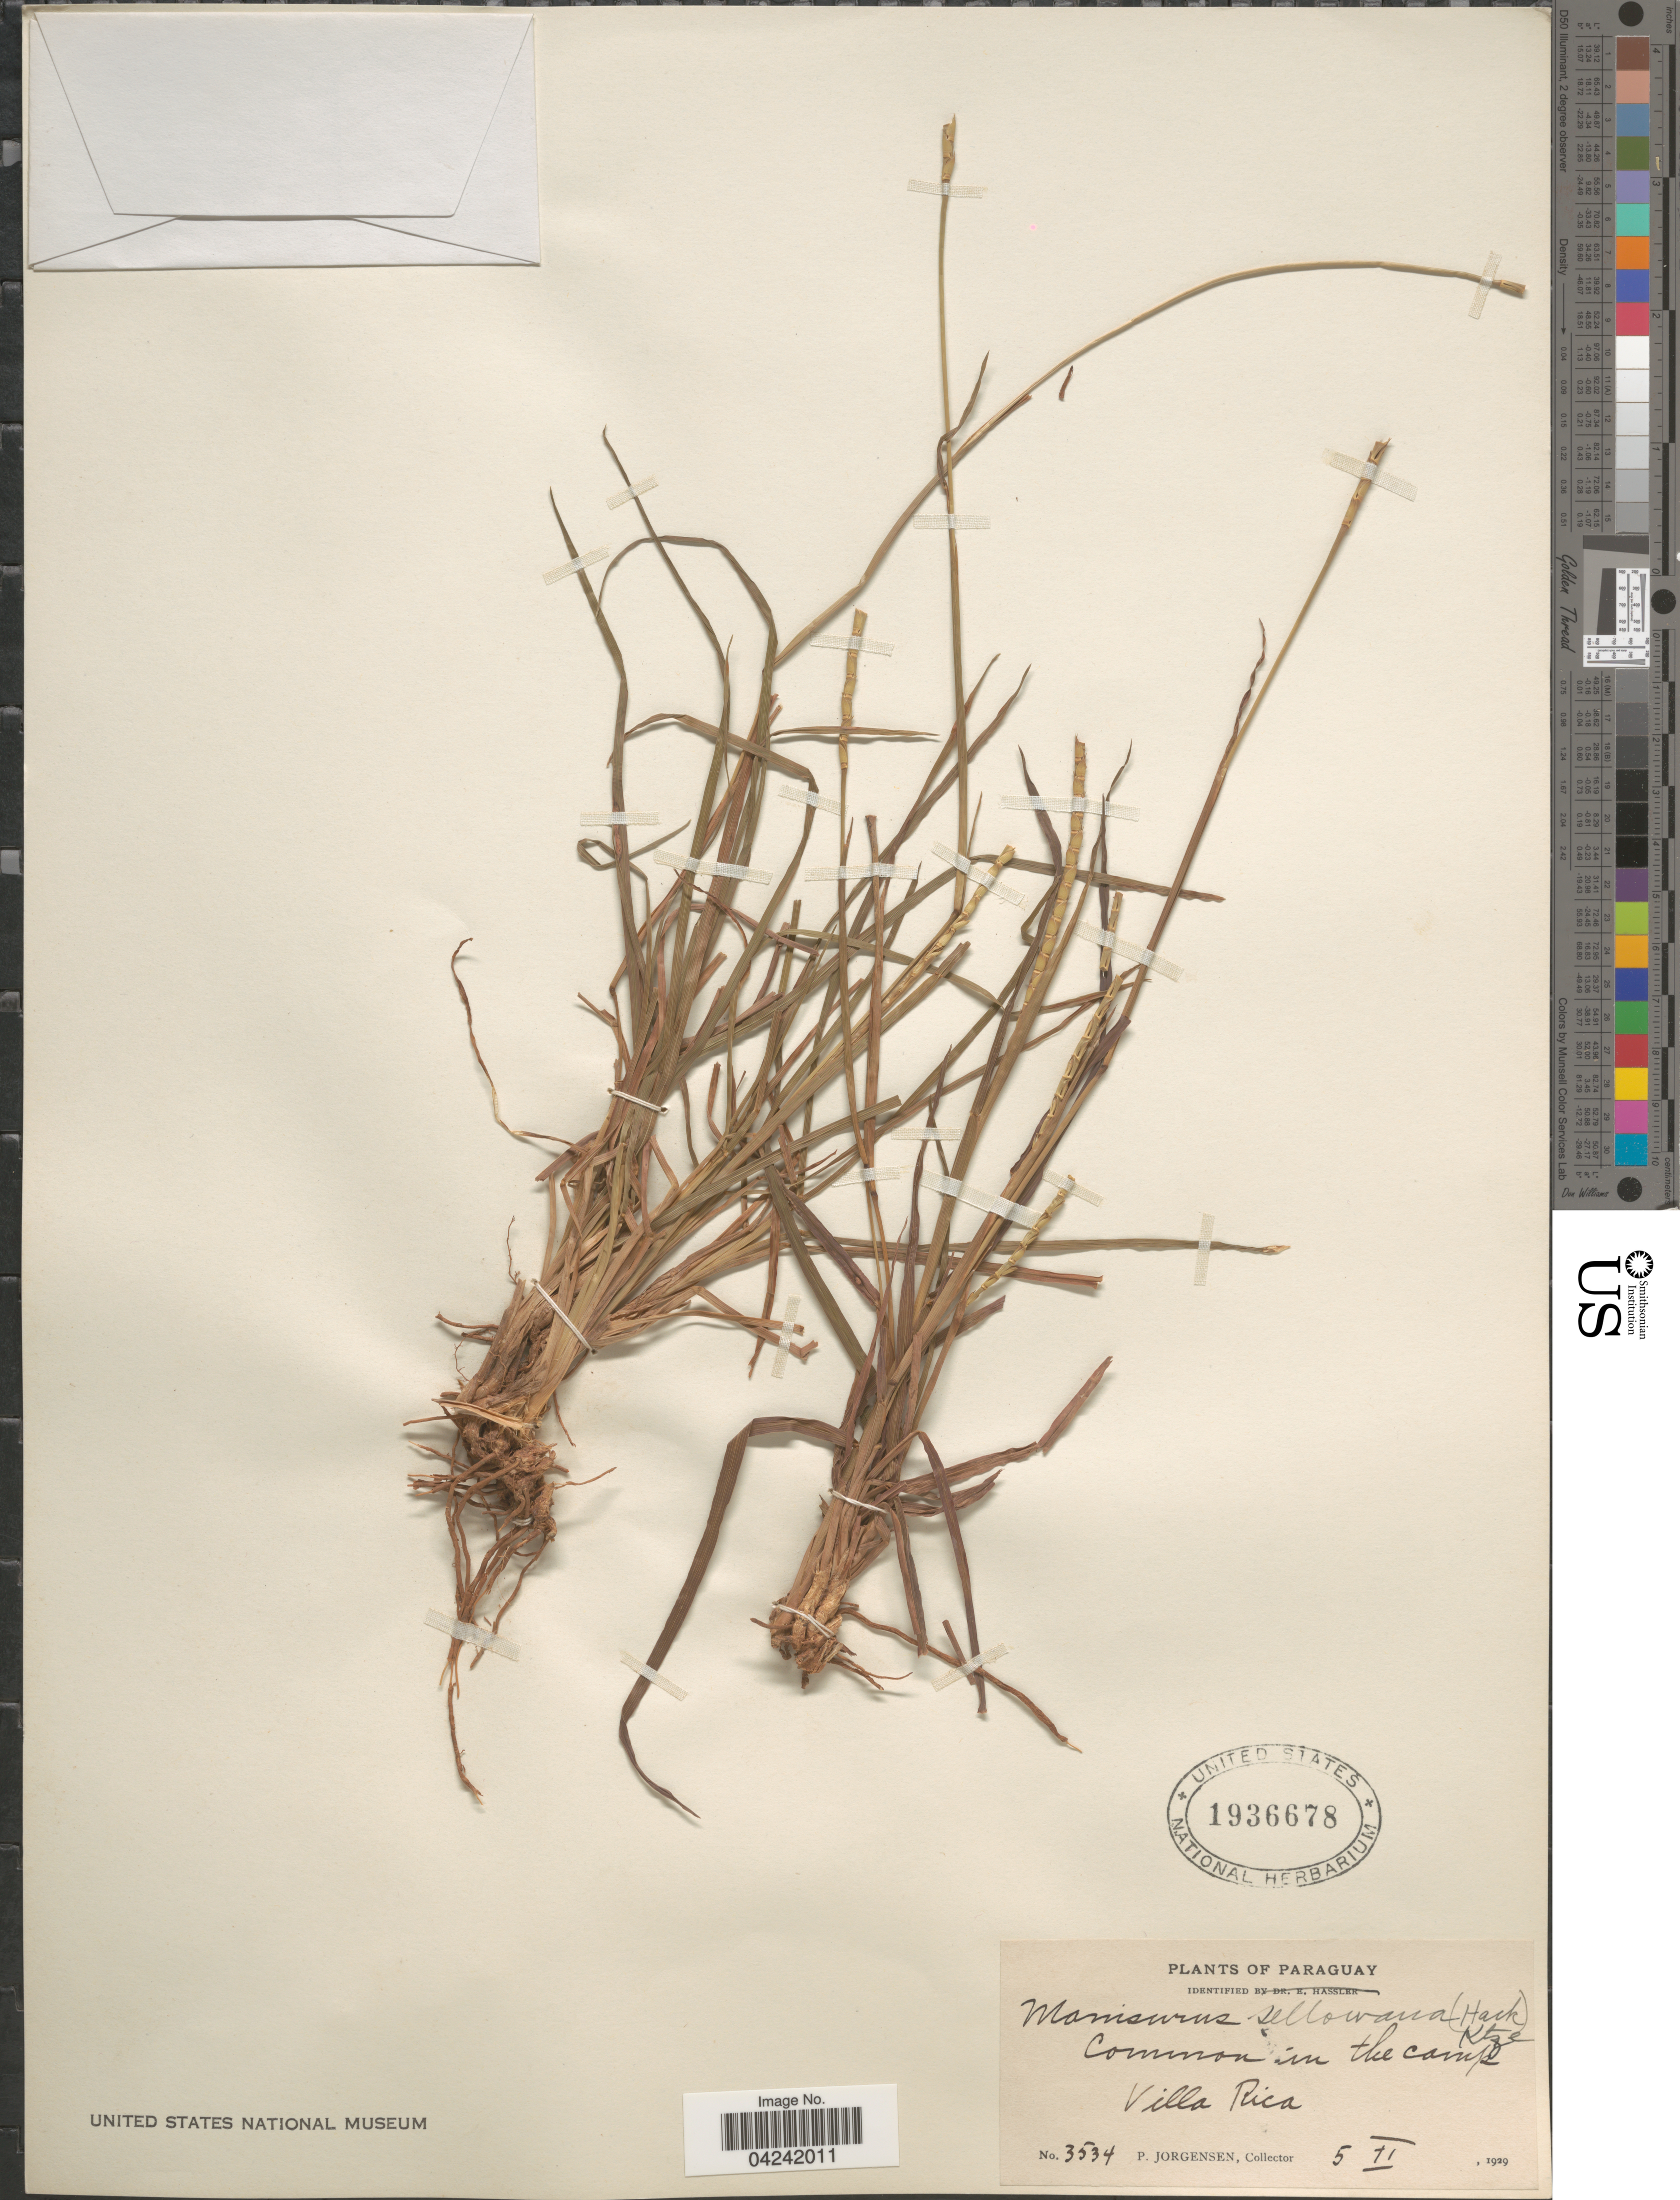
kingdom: Plantae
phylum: Tracheophyta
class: Liliopsida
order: Poales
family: Poaceae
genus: Mnesithea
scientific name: Mnesithea selloana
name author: (Hack.) de Koning & Sosef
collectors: P. Jörgensen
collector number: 3534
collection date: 1929-11-05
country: Paraguay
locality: Common in the camp Villa Rica.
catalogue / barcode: US 1936678